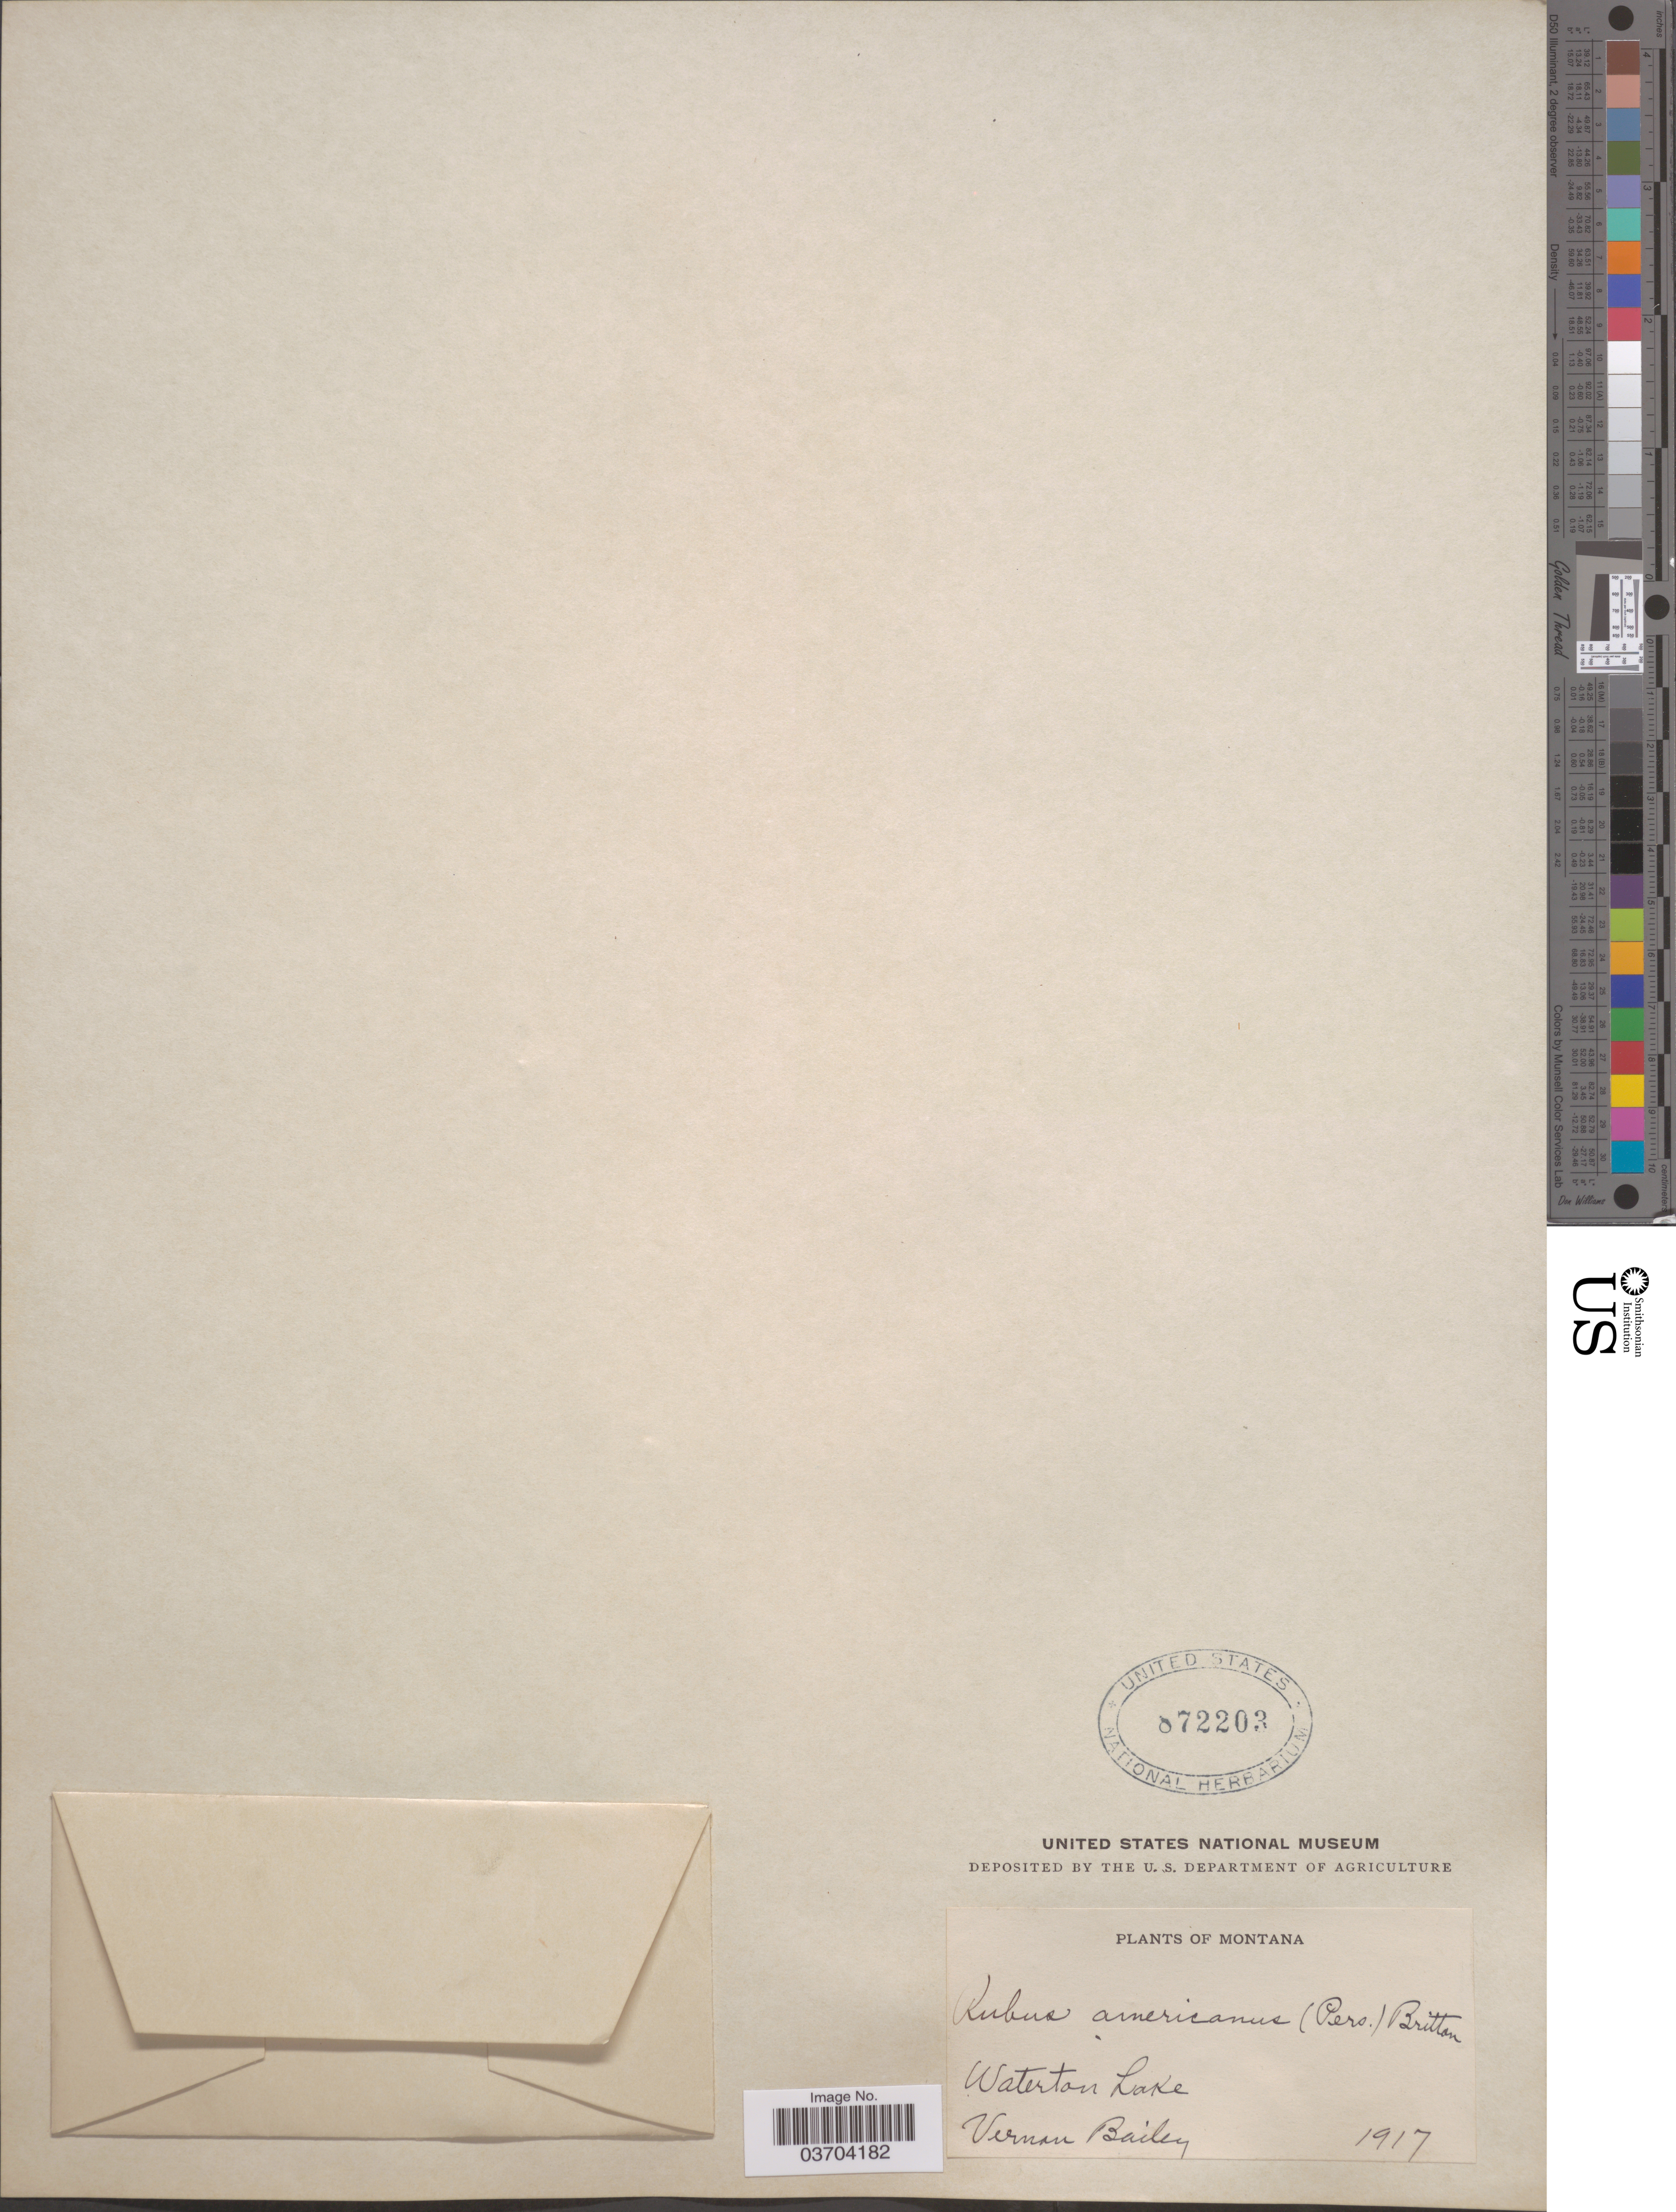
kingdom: Plantae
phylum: Tracheophyta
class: Magnoliopsida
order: Rosales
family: Rosaceae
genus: Rubus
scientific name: Rubus americanus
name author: (Pers.) Britton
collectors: V. O. Bailey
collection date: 1917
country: United States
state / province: Missouri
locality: Waterton Lake.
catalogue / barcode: US 872203